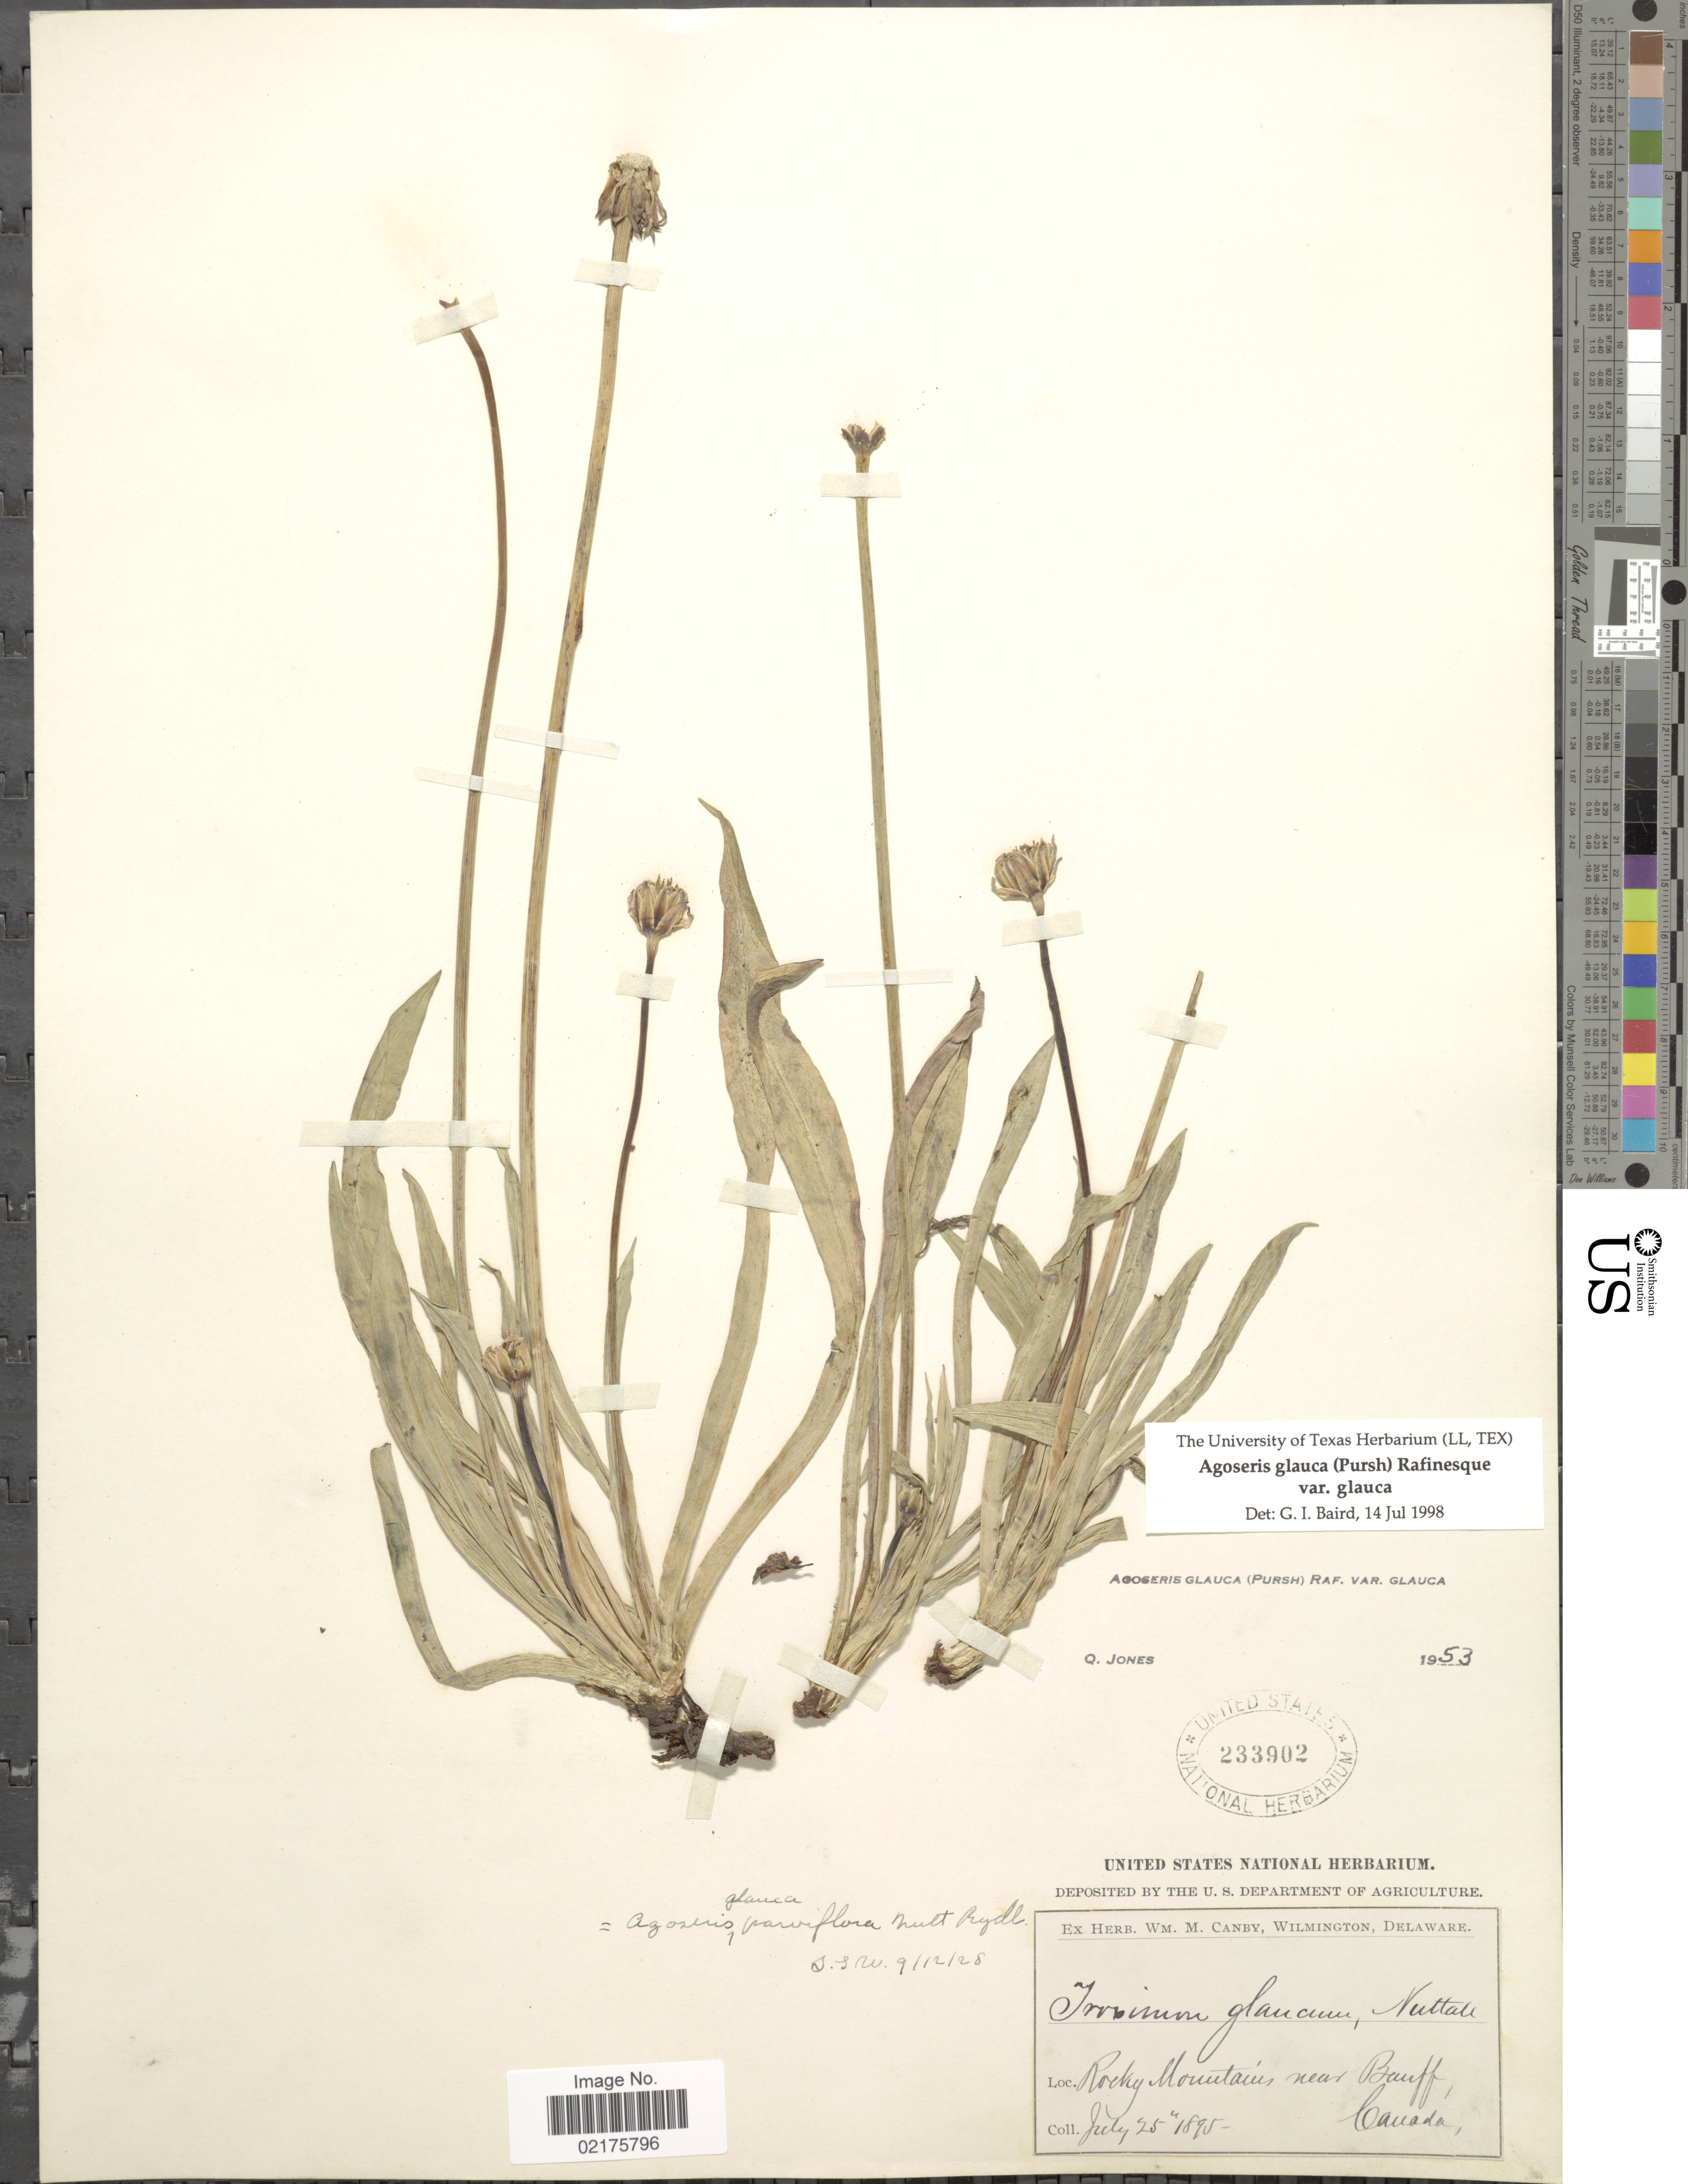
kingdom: Plantae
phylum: Tracheophyta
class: Magnoliopsida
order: Asterales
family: Asteraceae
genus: Agoseris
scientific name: Agoseris glauca var. glauca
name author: (Pursh) Raf.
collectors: ex herb. W.M. Canby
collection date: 1895-07-25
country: Canada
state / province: Alberta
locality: Rocky Mountains near Banff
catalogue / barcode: US 233902